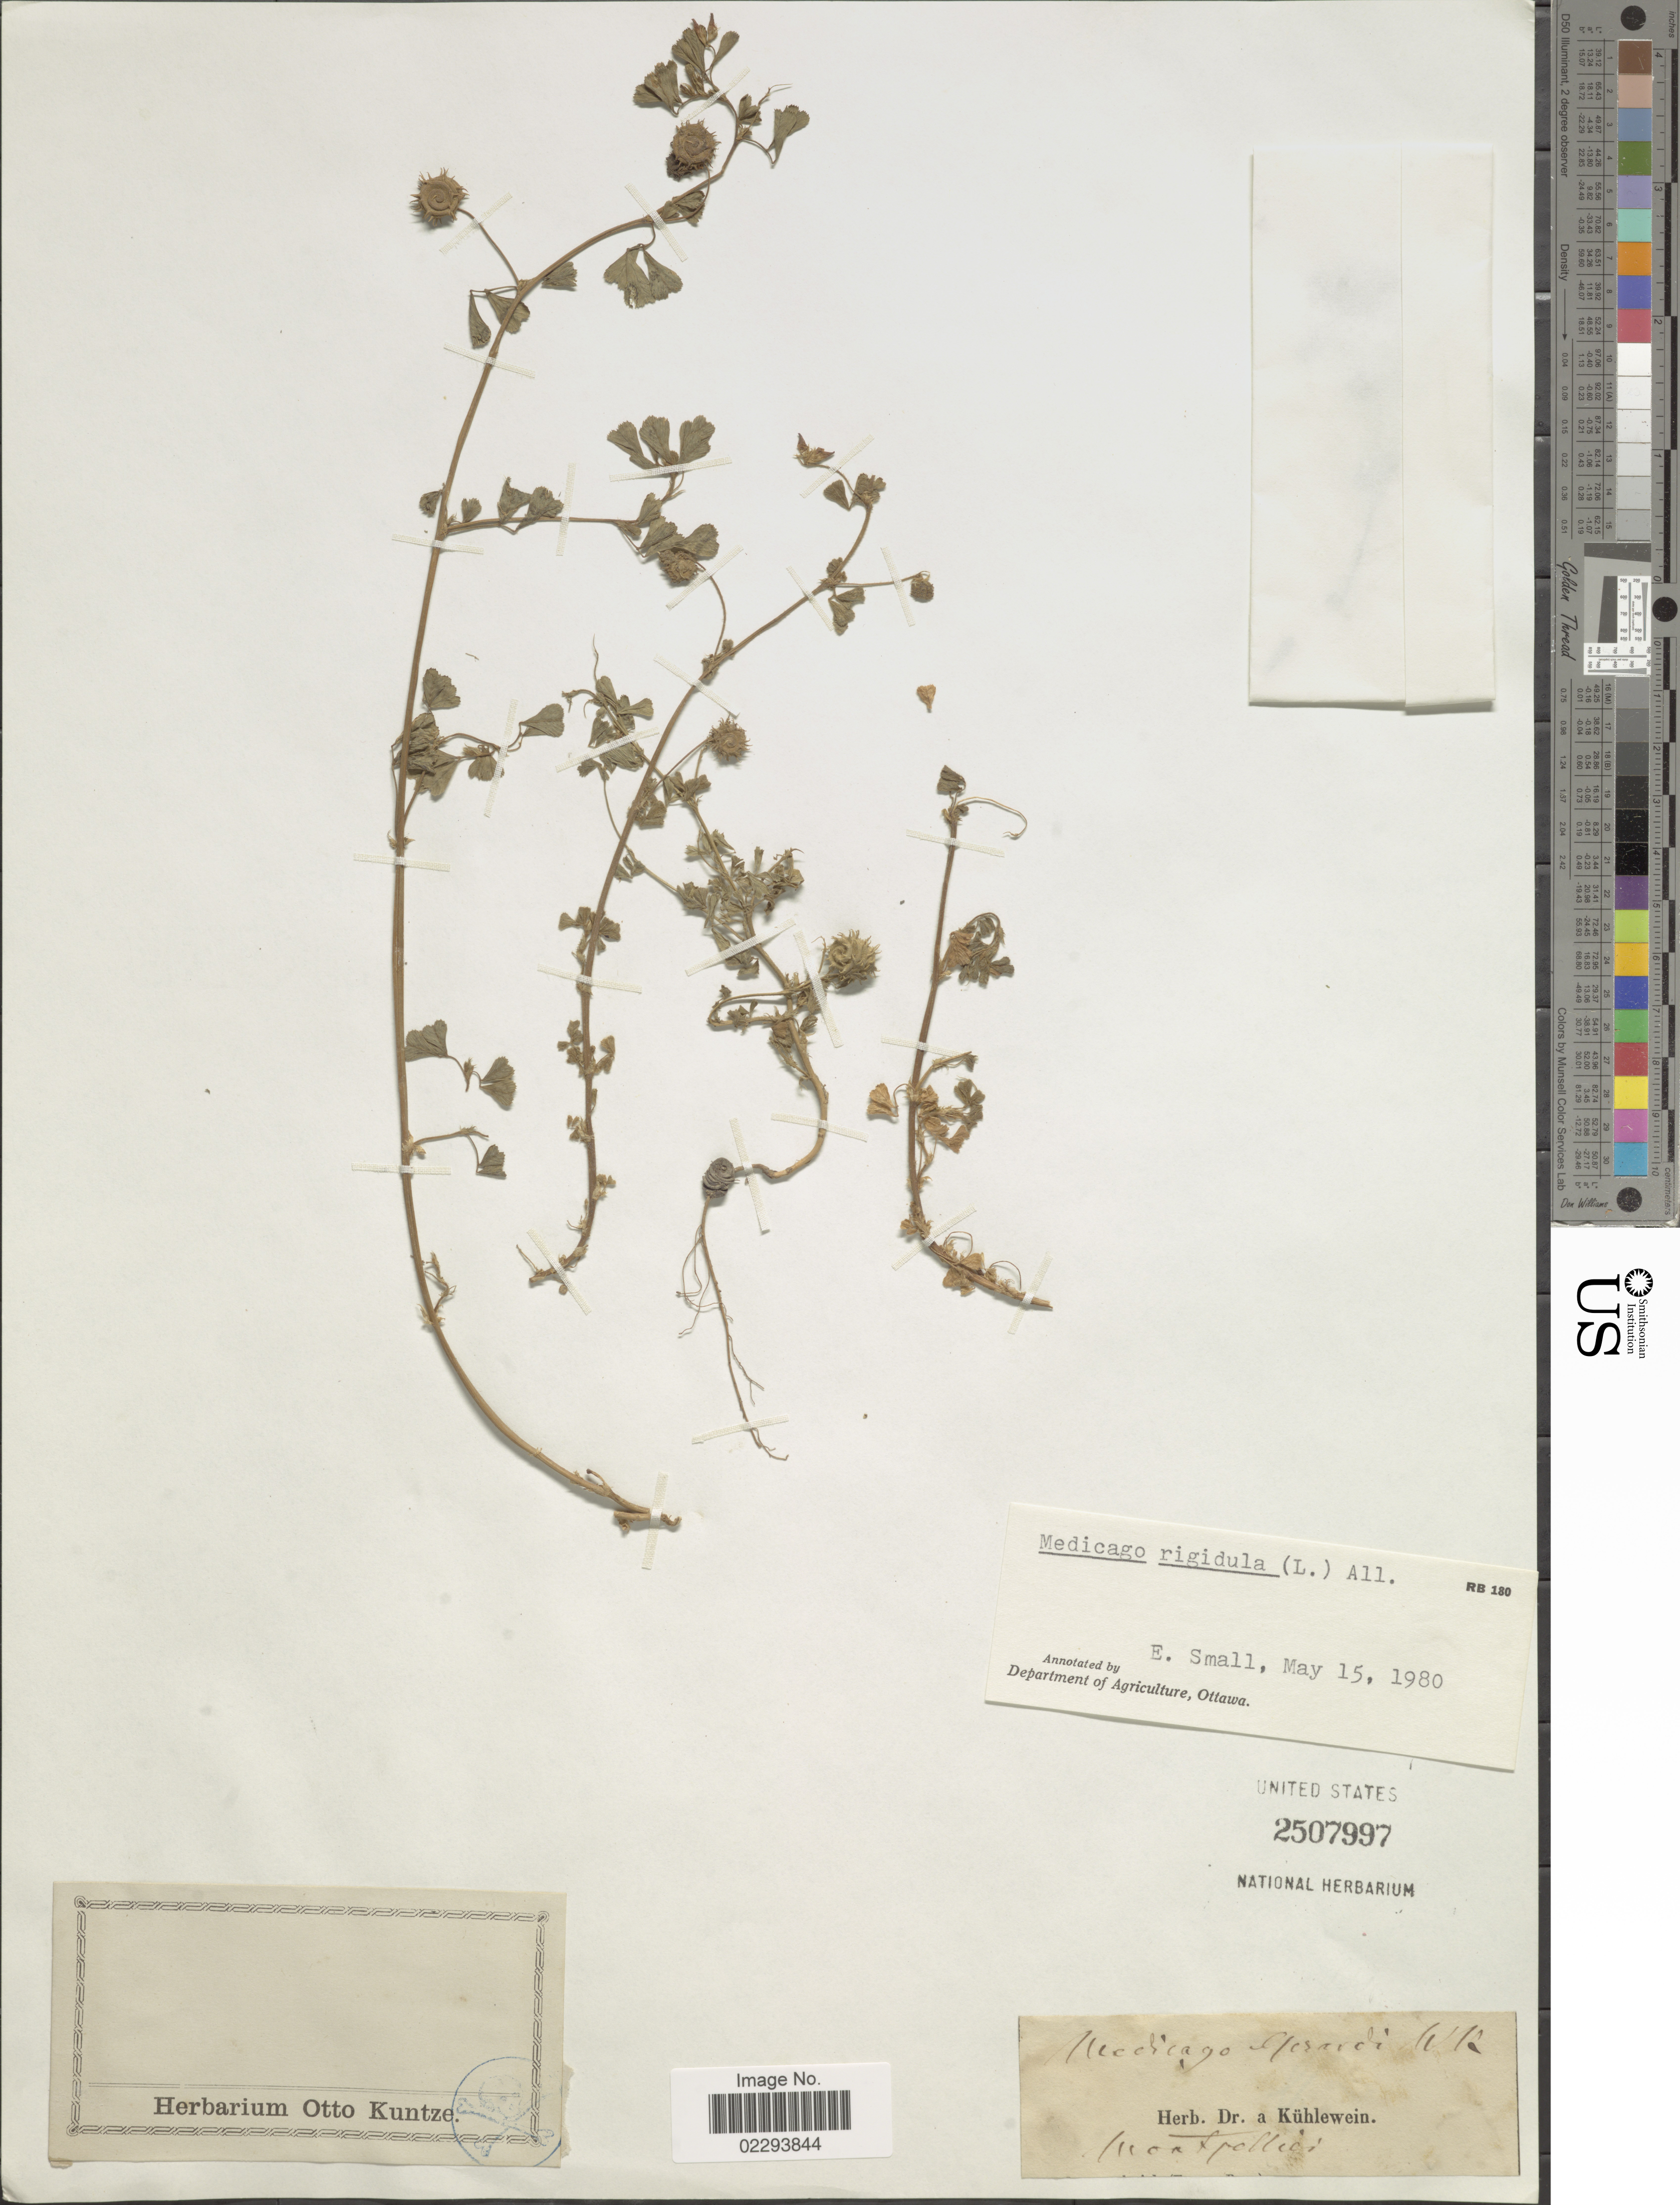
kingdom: Plantae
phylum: Tracheophyta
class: Magnoliopsida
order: Fabales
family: Fabaceae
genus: Medicago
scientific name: Medicago rigidula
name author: (L.) All.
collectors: ex herb. Dr. A. Kühlewein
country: France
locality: Montpellier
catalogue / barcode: US 2507997